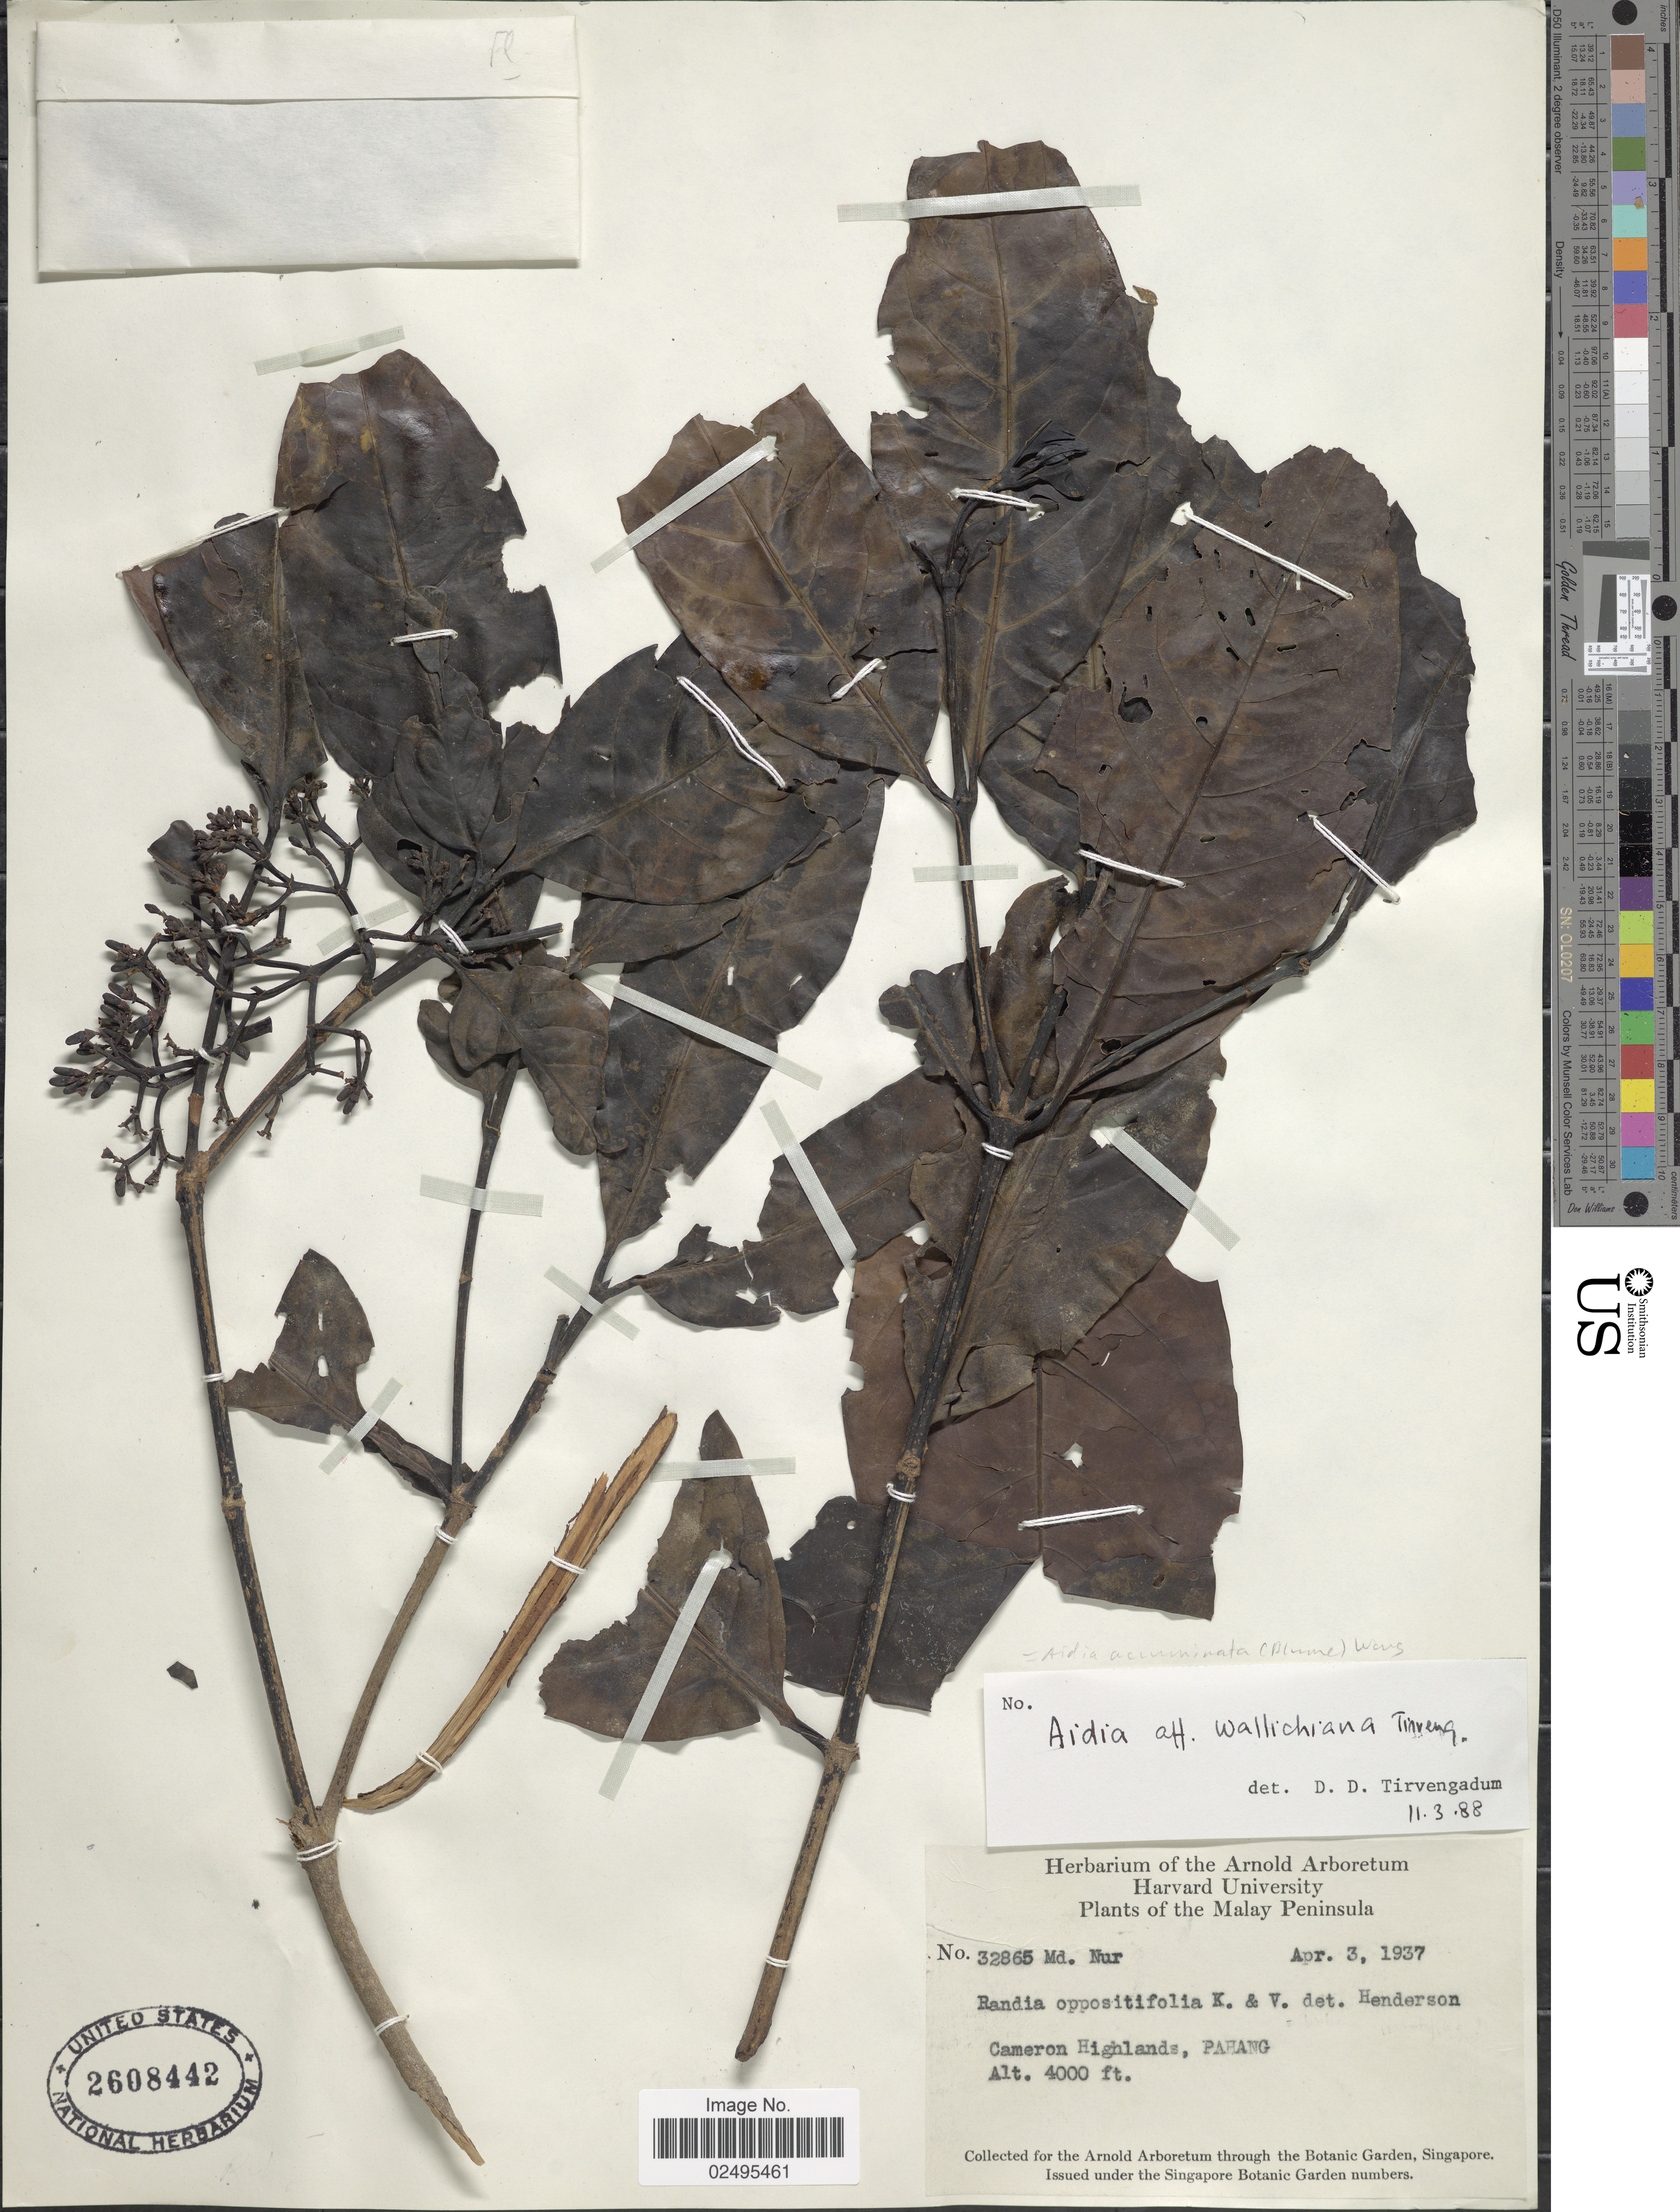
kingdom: Plantae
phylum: Tracheophyta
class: Magnoliopsida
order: Gentianales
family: Rubiaceae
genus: Aidia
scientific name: Aidia acuminata (Blume) Wong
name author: (Blume) K.M. Wong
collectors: M. Nur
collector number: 32865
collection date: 1937-04-03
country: Malaysia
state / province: Pahang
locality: Malay Peninsula, Cameron Highlands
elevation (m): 1219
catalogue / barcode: US 2608442